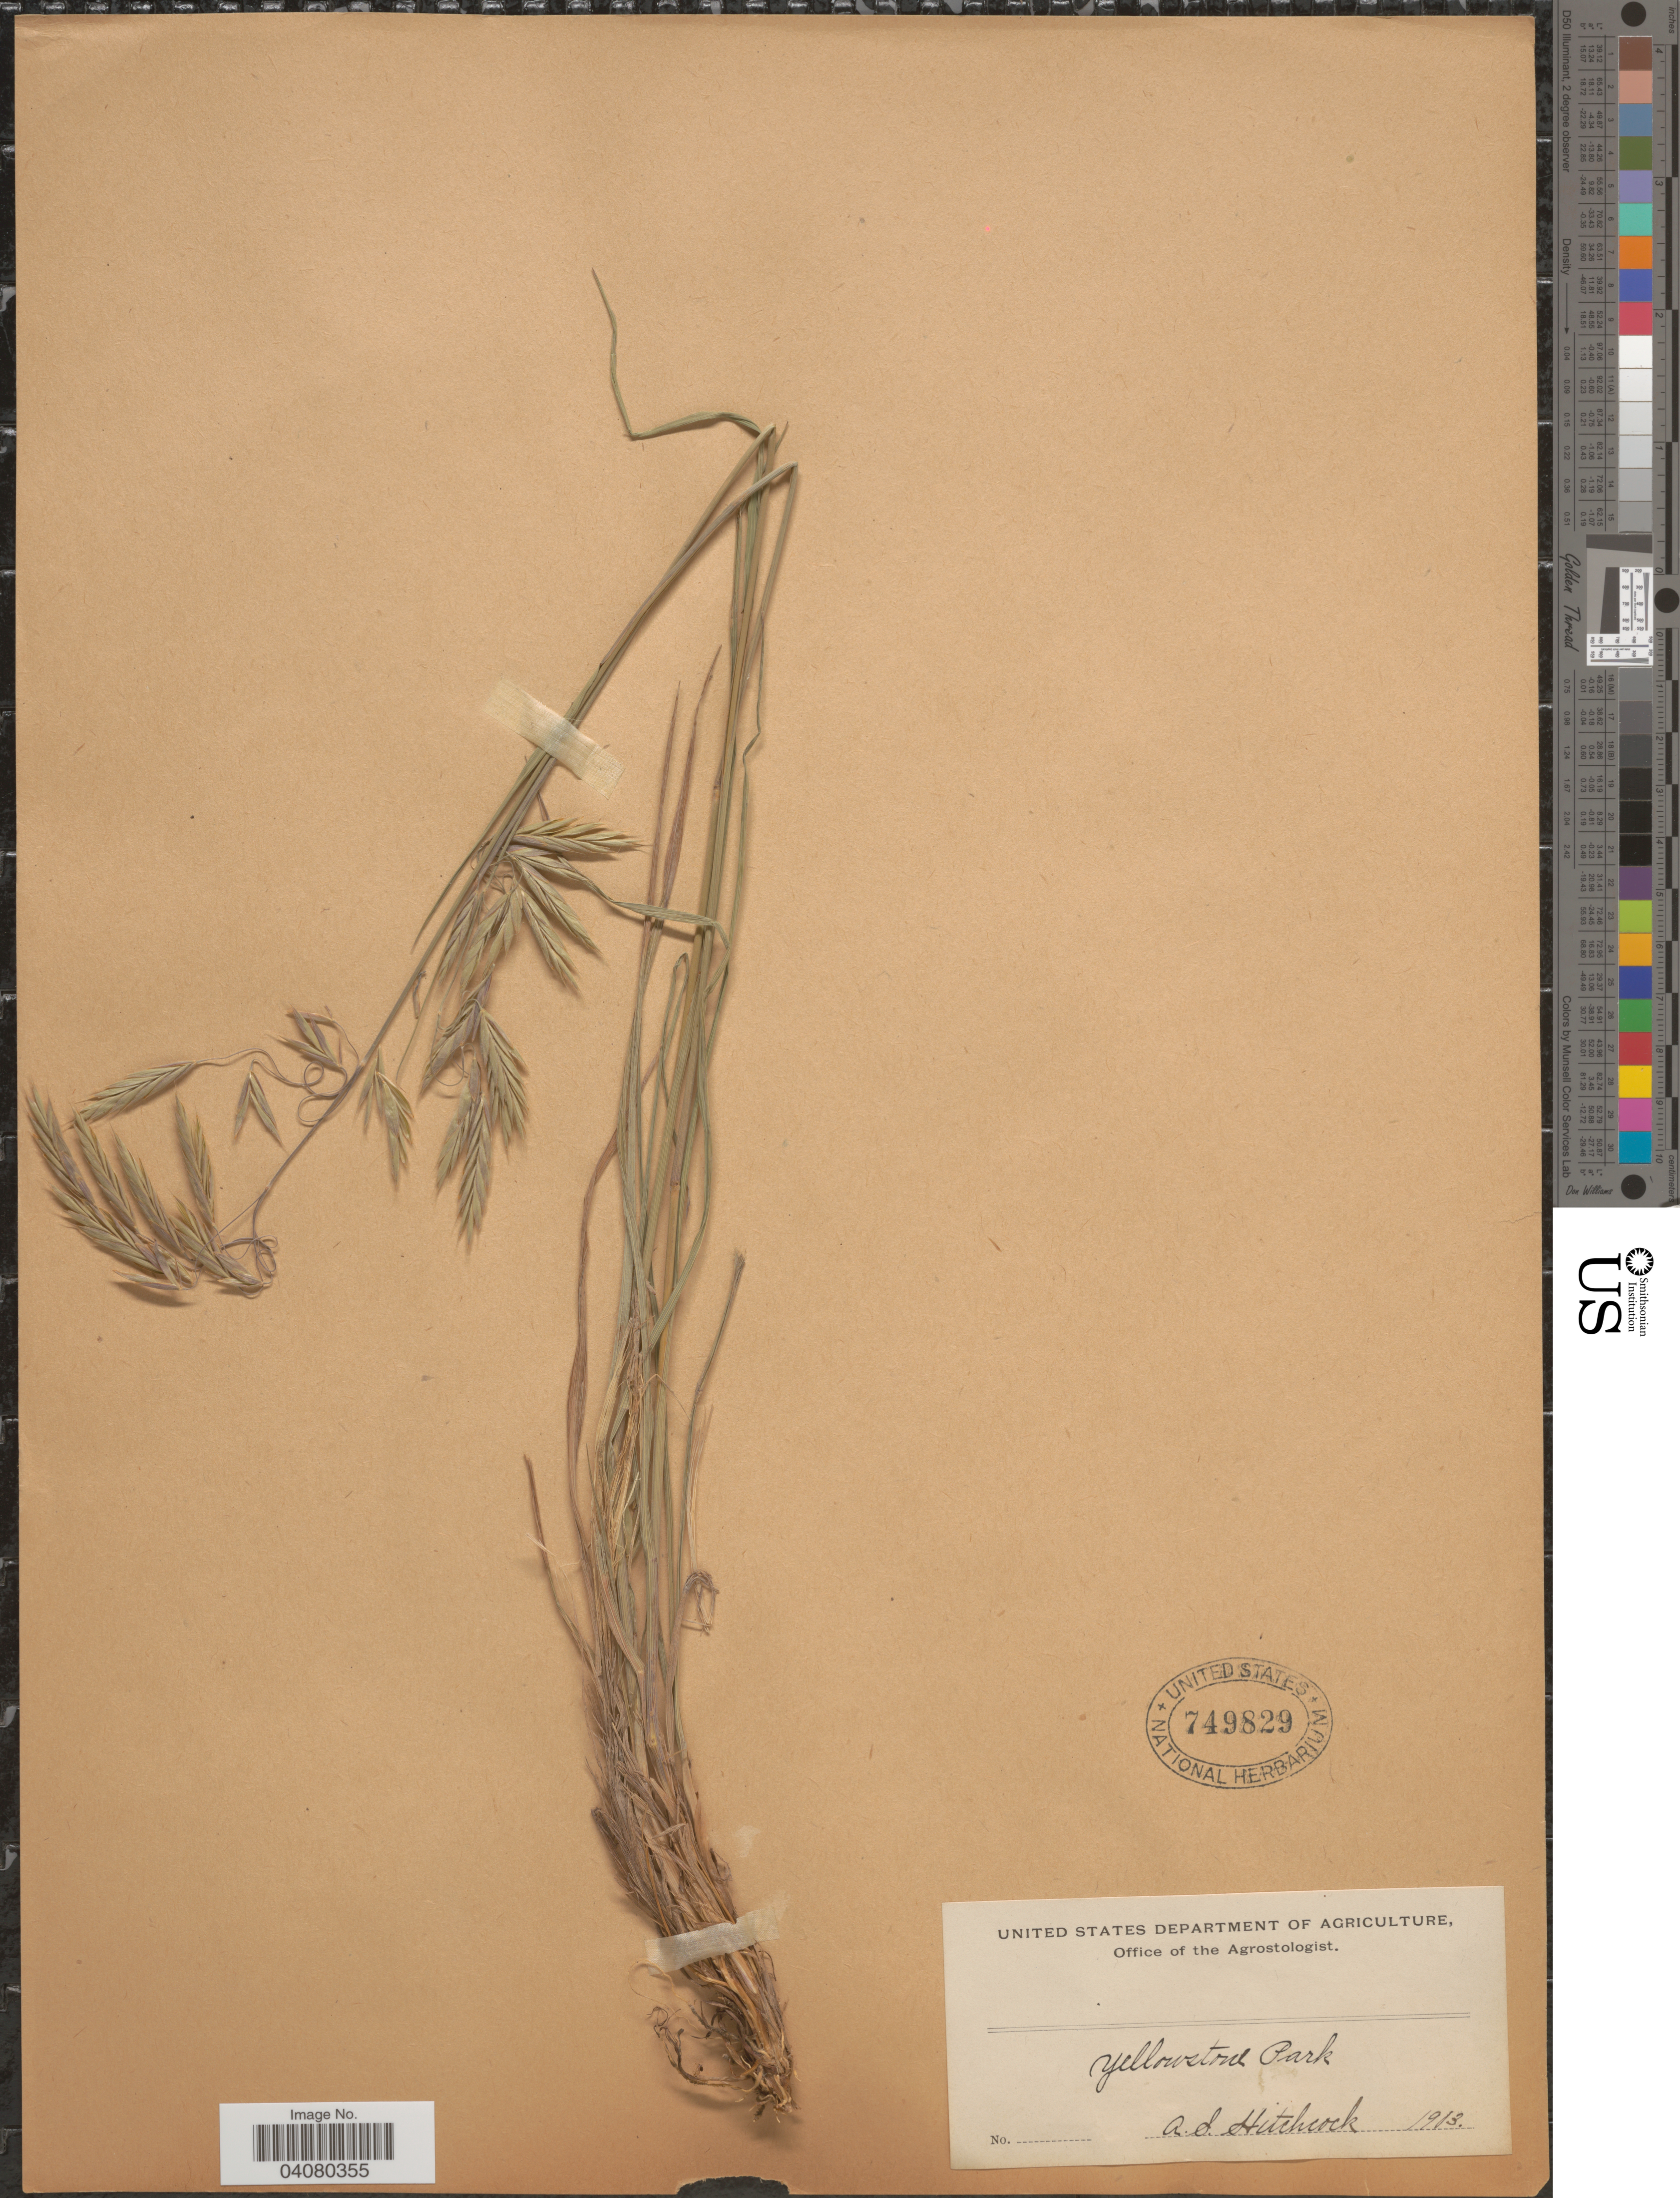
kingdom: Plantae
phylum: Tracheophyta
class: Liliopsida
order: Poales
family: Poaceae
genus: Bromus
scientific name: Bromus anomalus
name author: Rupr. ex E. Fourn.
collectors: A. S. Hitchcock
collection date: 1903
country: United States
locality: Yellowstone Park.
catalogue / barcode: US 749829